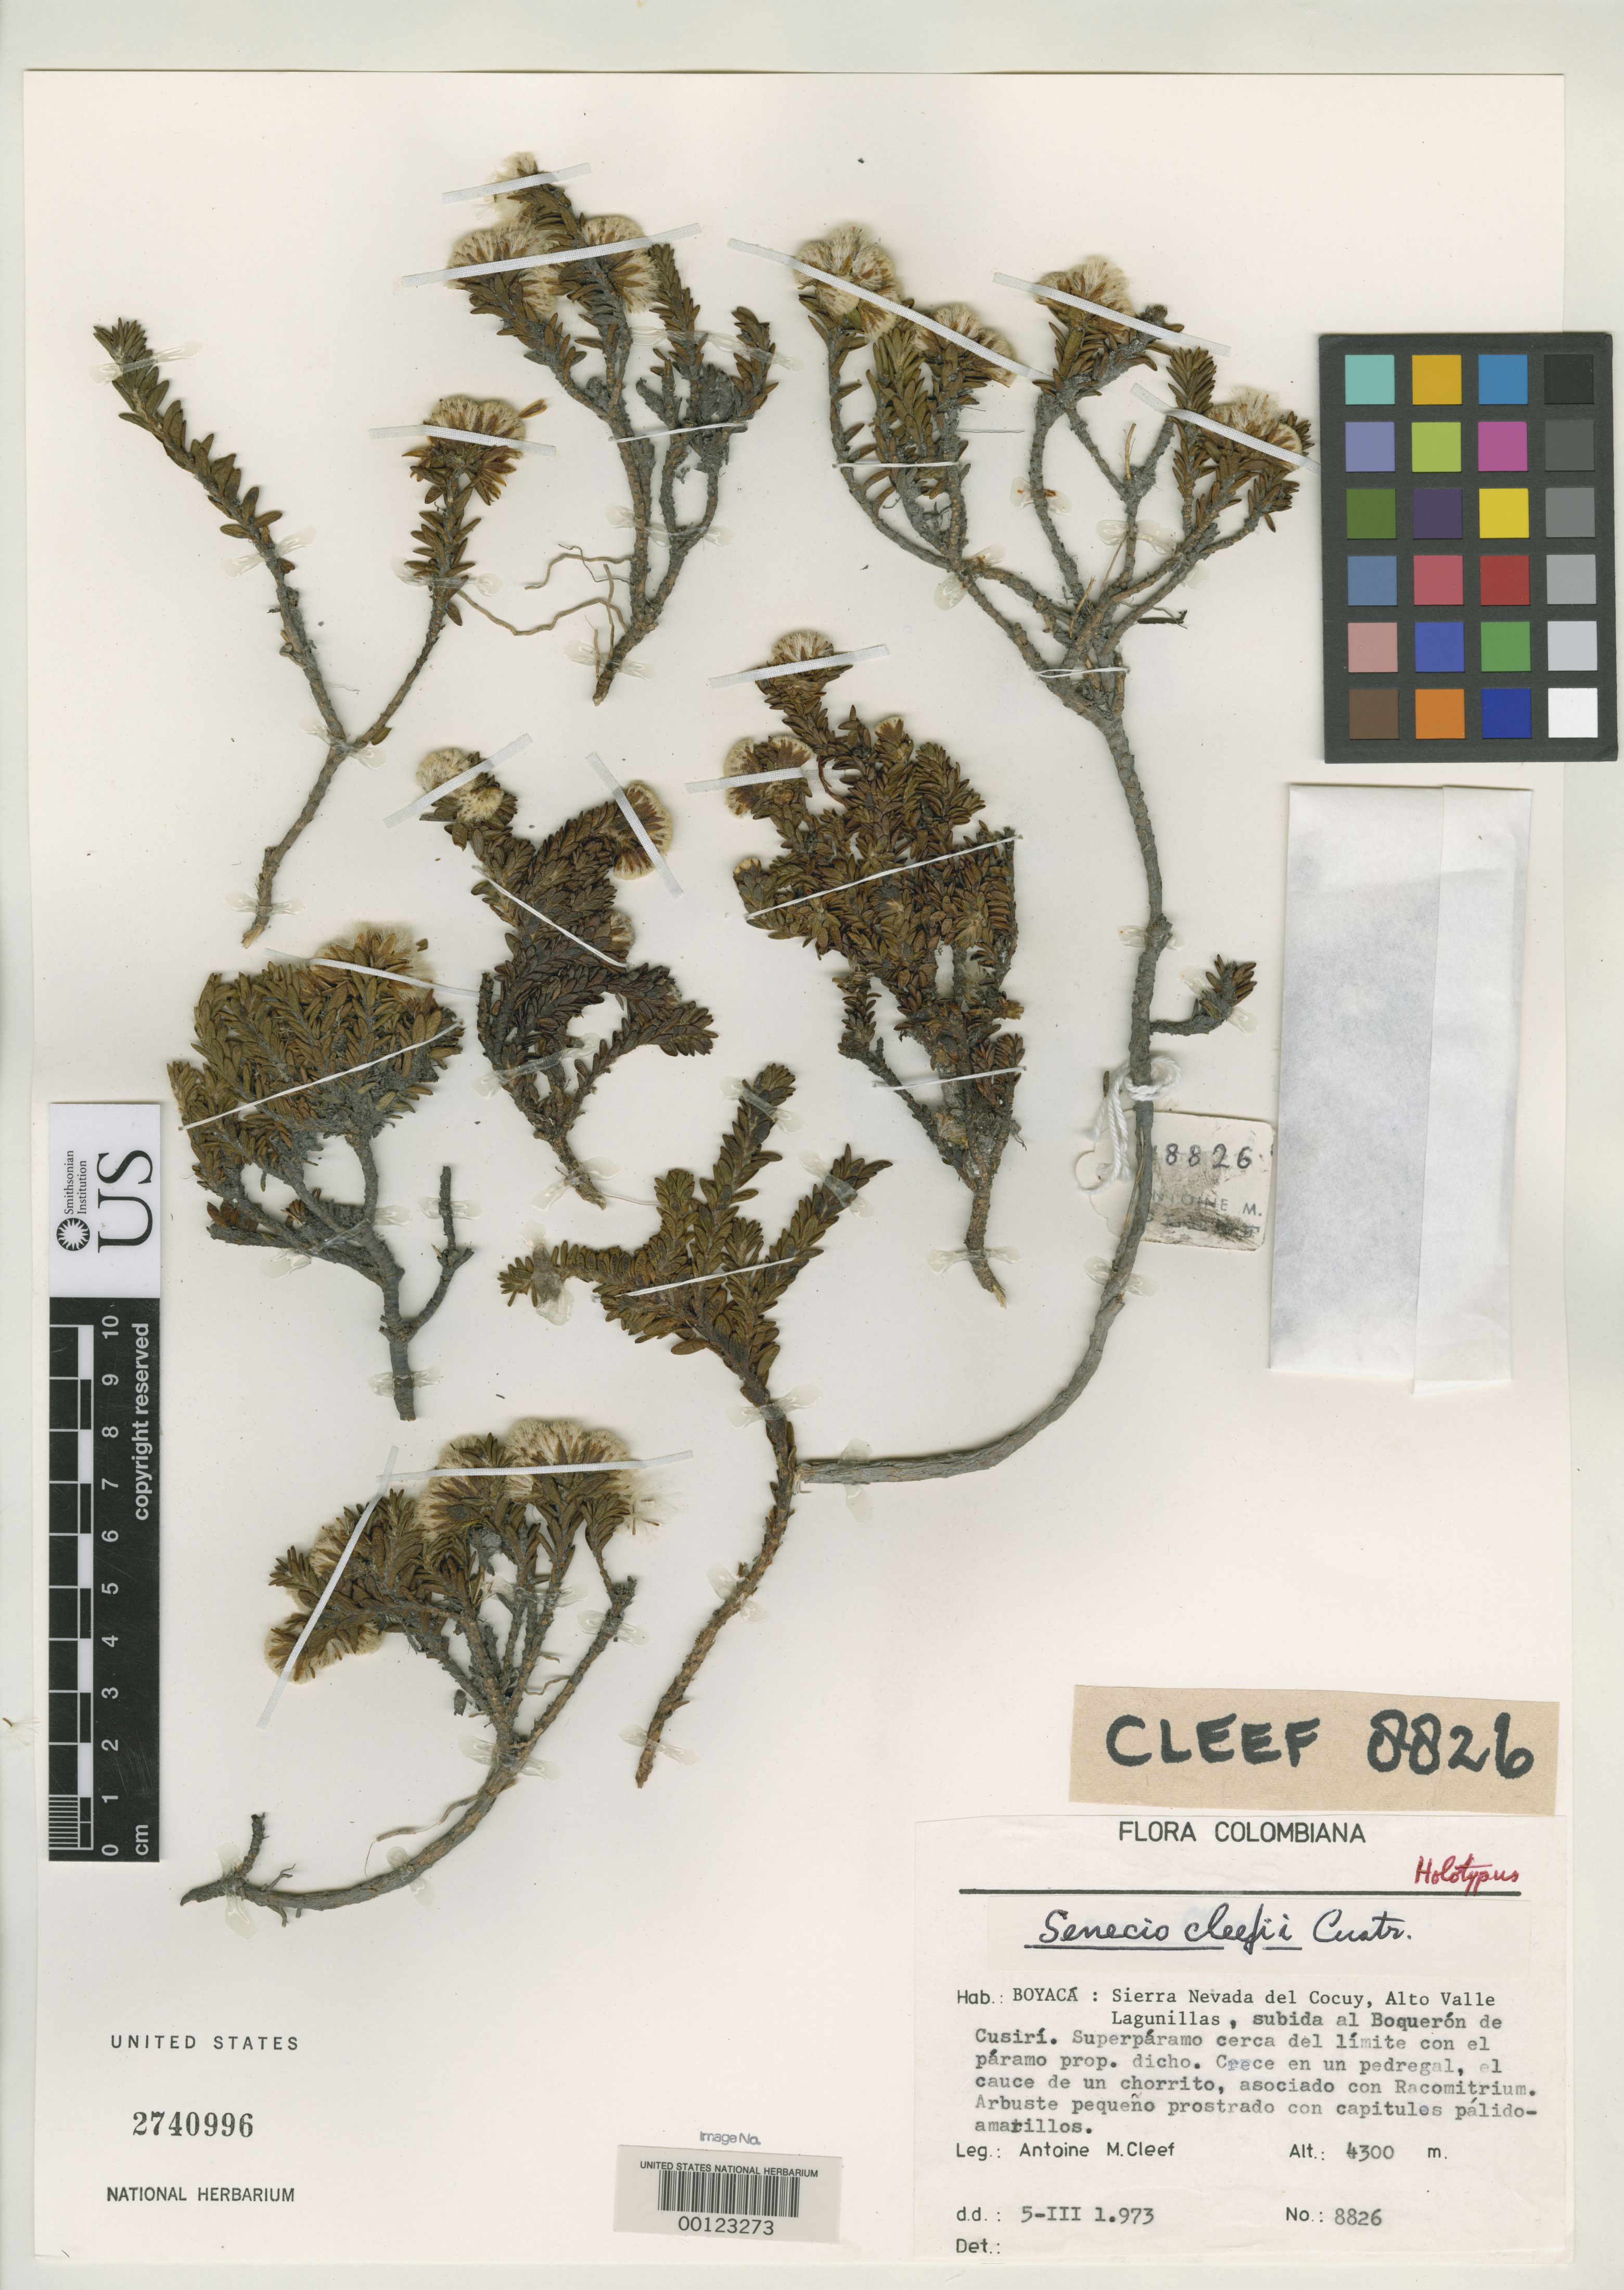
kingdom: Plantae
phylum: Tracheophyta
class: Magnoliopsida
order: Asterales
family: Asteraceae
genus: Senecio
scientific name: Senecio cleefii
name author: Cuatrec.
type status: Holotype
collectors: A. M. Cleef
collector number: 8826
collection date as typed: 05 Mar 1973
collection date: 1973-03-05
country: Colombia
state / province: Boyacá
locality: Sierra Nevada del Cocuy, Alto Valle de Lagunillas.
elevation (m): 4300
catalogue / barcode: US 2740996